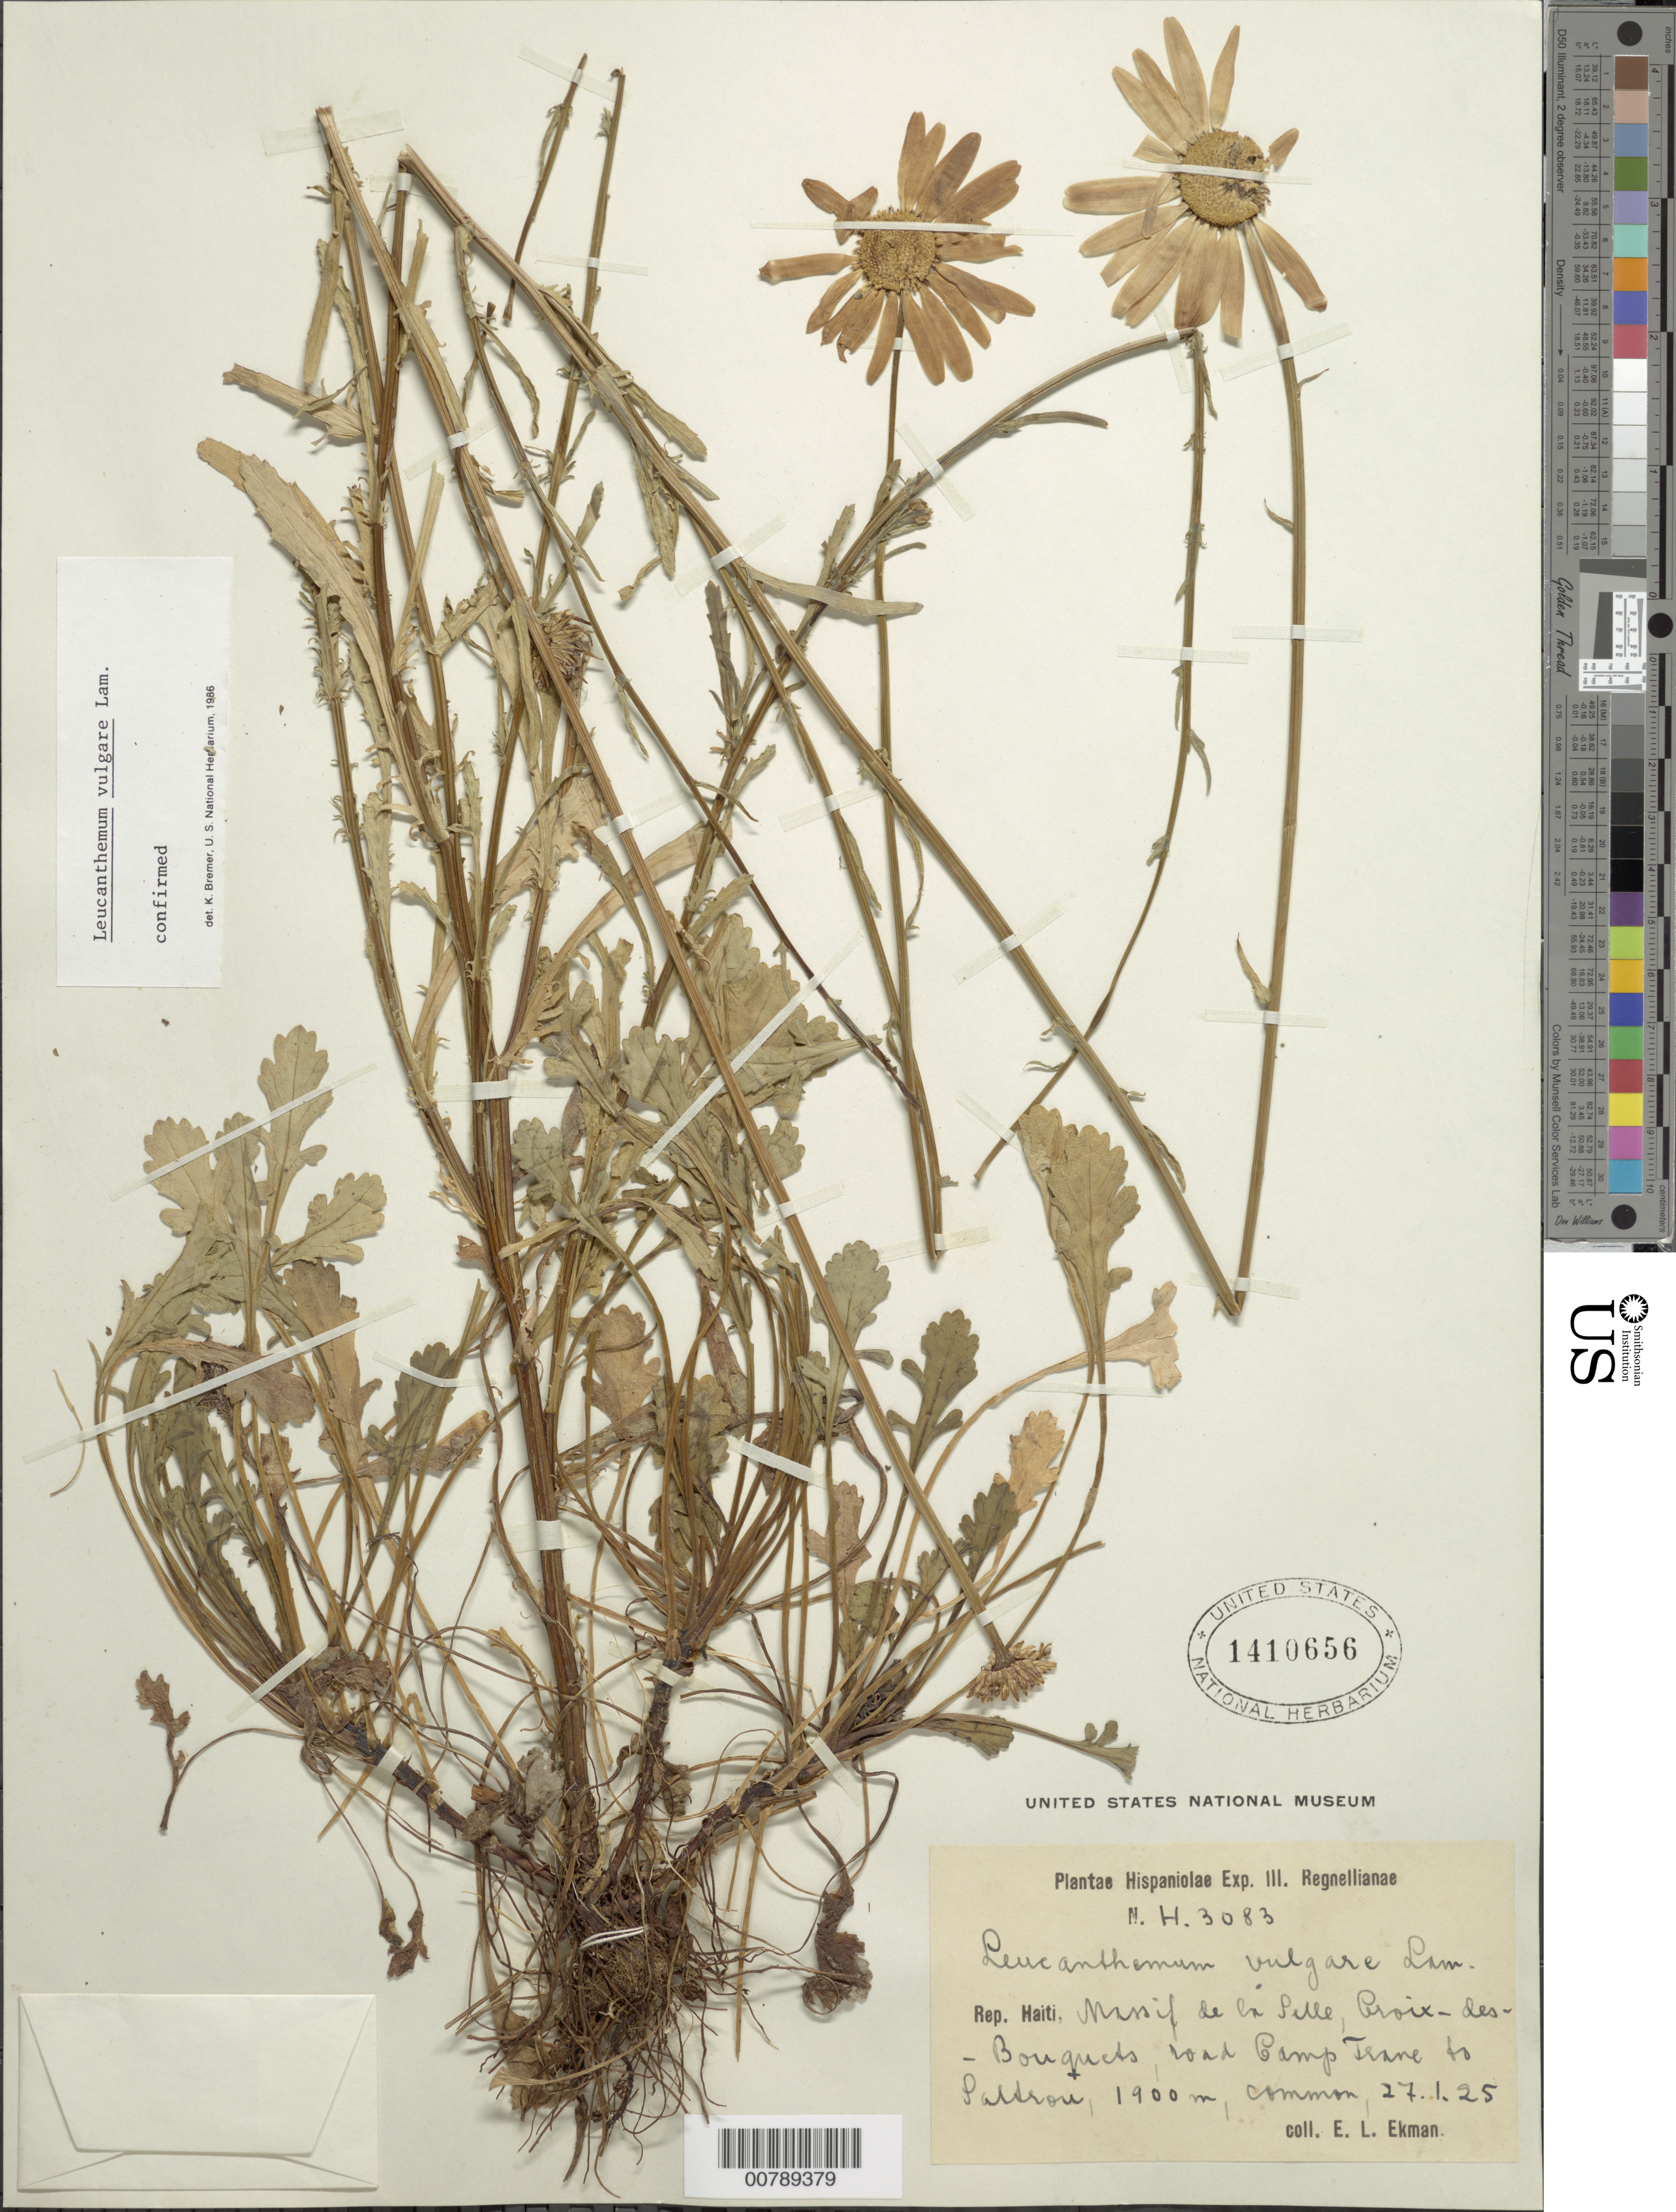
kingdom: Plantae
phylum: Tracheophyta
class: Magnoliopsida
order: Asterales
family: Asteraceae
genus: Leucanthemum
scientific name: Leucanthemum vulgare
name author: Lam.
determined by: Bremer, K.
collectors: E. L. Ekman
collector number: H 3083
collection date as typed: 27 Jan 1925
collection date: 1925-01-27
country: Haiti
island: Hispaniola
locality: Massif de la Selle, Corix-des-Bouquets, road Camp Teane to Saldron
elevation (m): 1900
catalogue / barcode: US 1410656